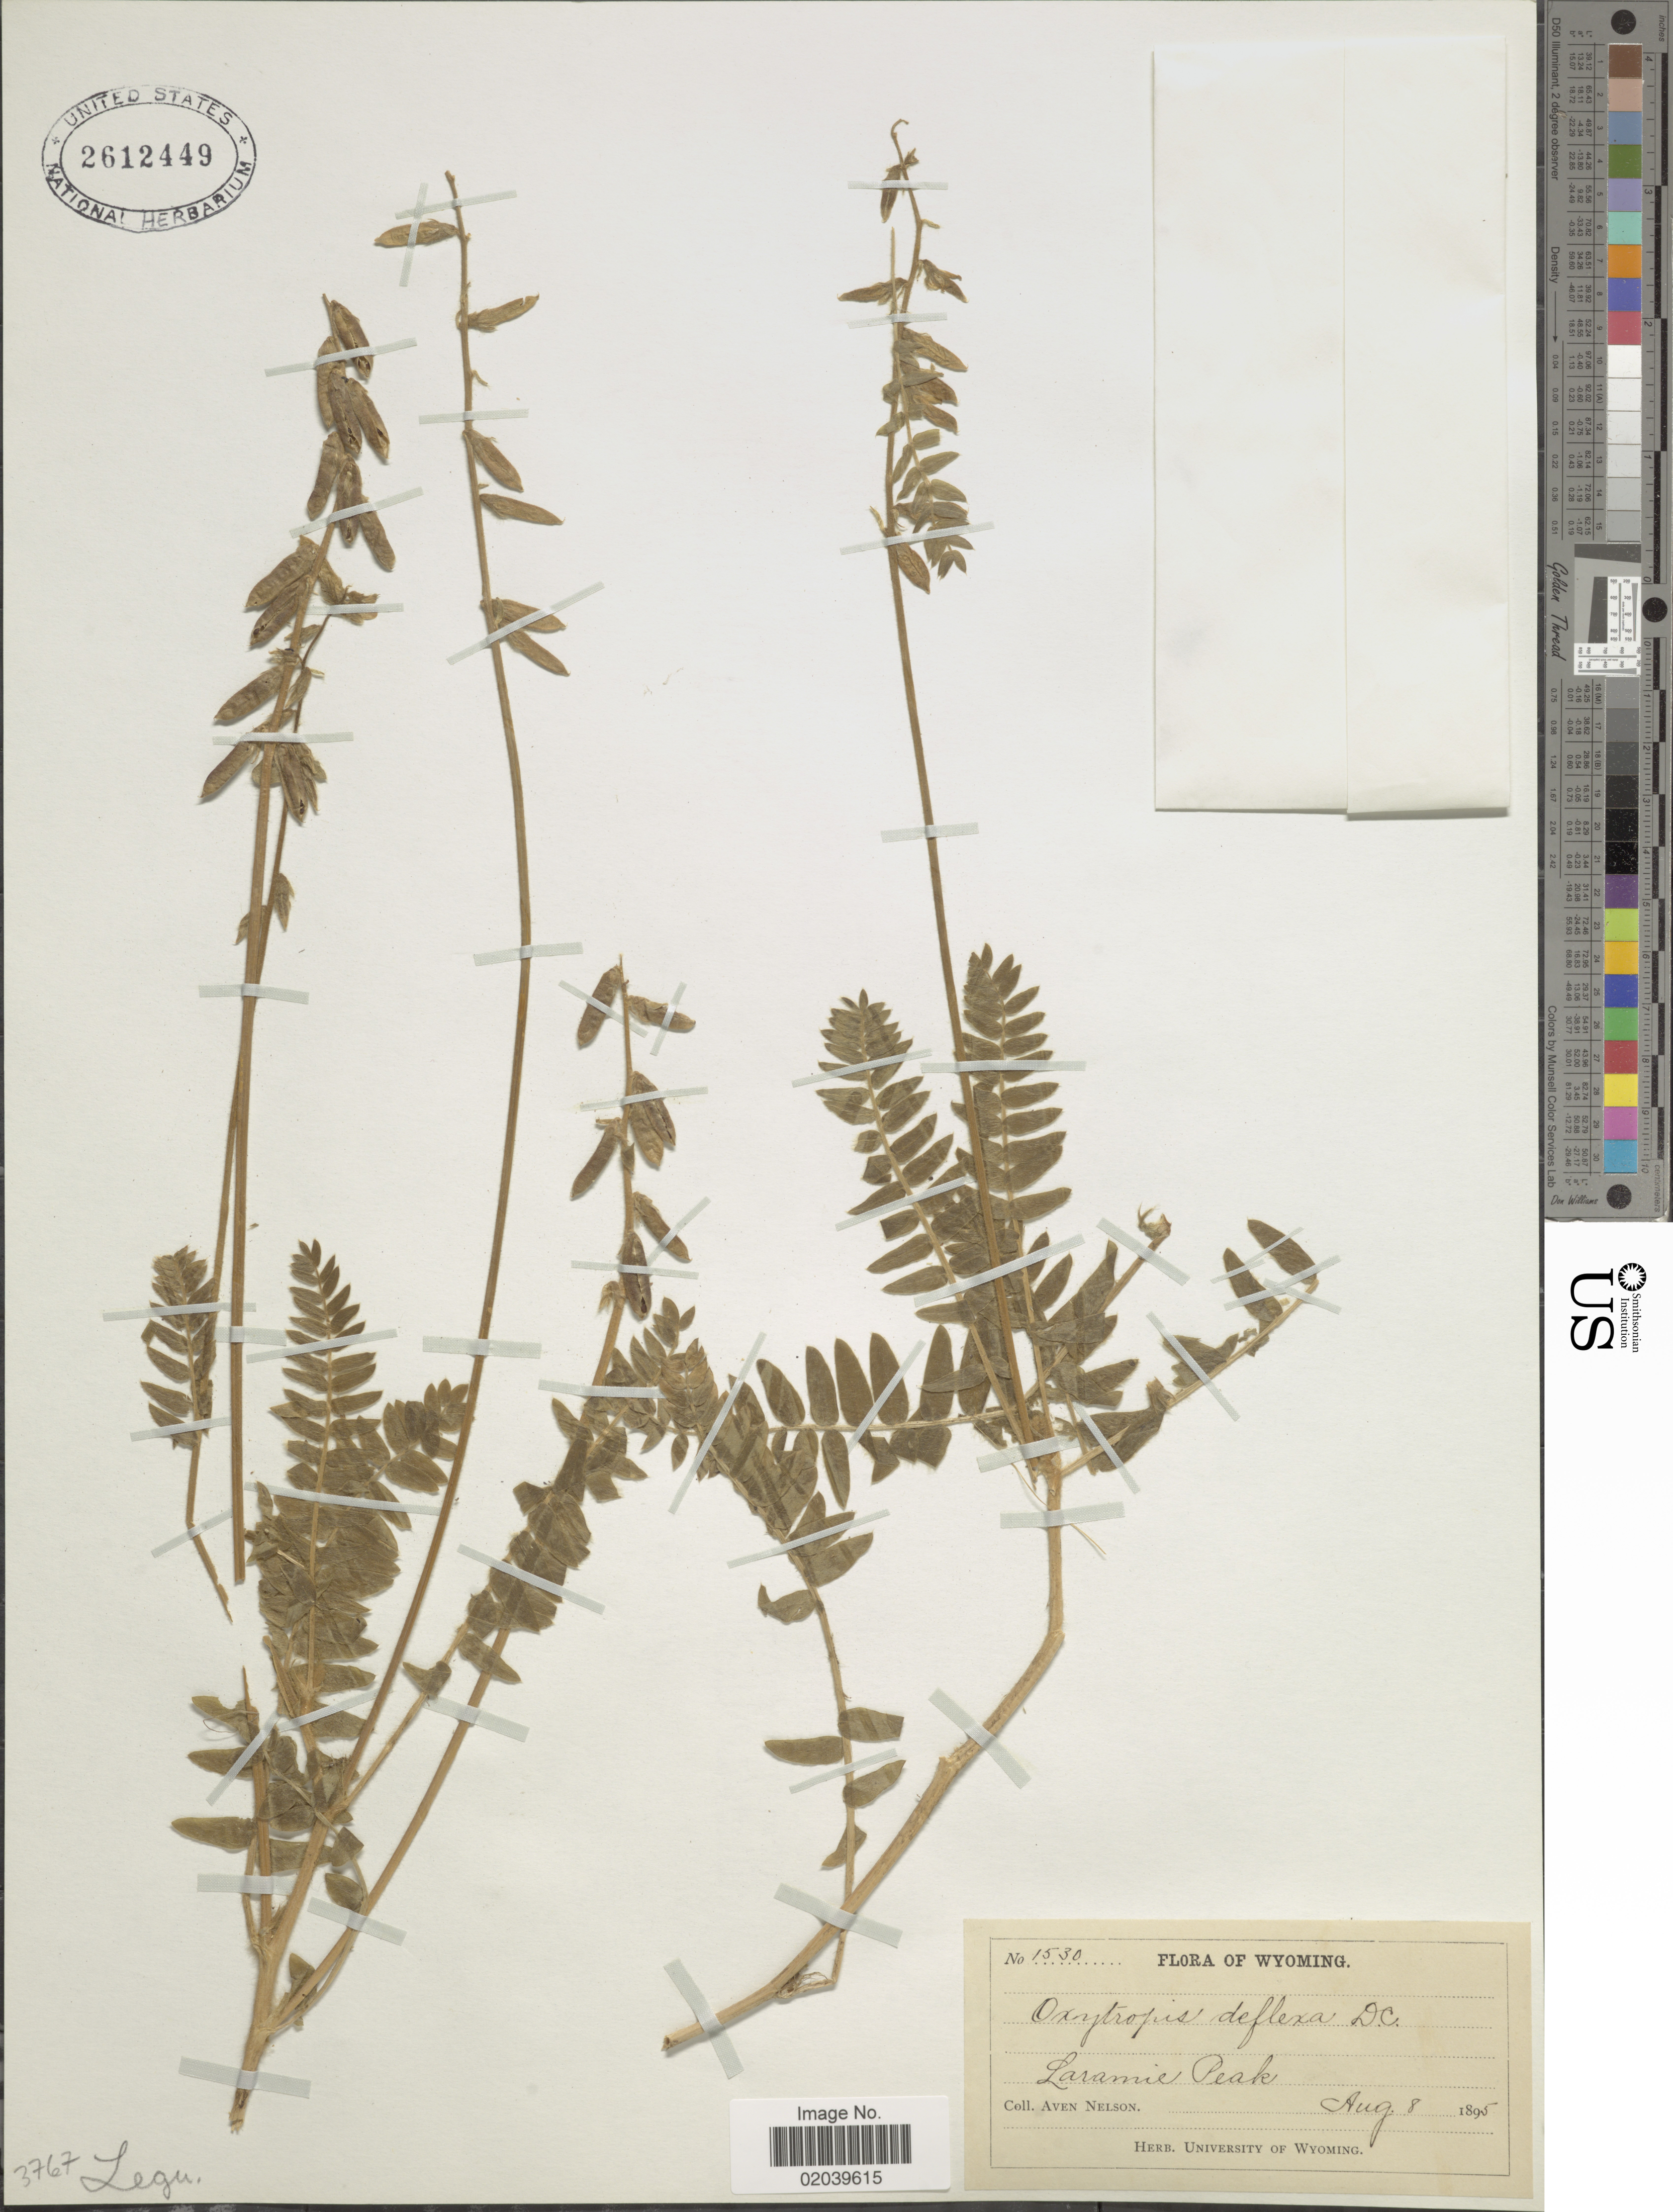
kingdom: Plantae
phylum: Tracheophyta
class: Magnoliopsida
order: Fabales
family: Fabaceae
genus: Oxytropis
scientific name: Oxytropis deflexa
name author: (Pall.) DC.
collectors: A. Nelson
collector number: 1530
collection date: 1895-08-08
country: United States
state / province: Wyoming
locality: Laramie Peak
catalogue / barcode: US 2612449